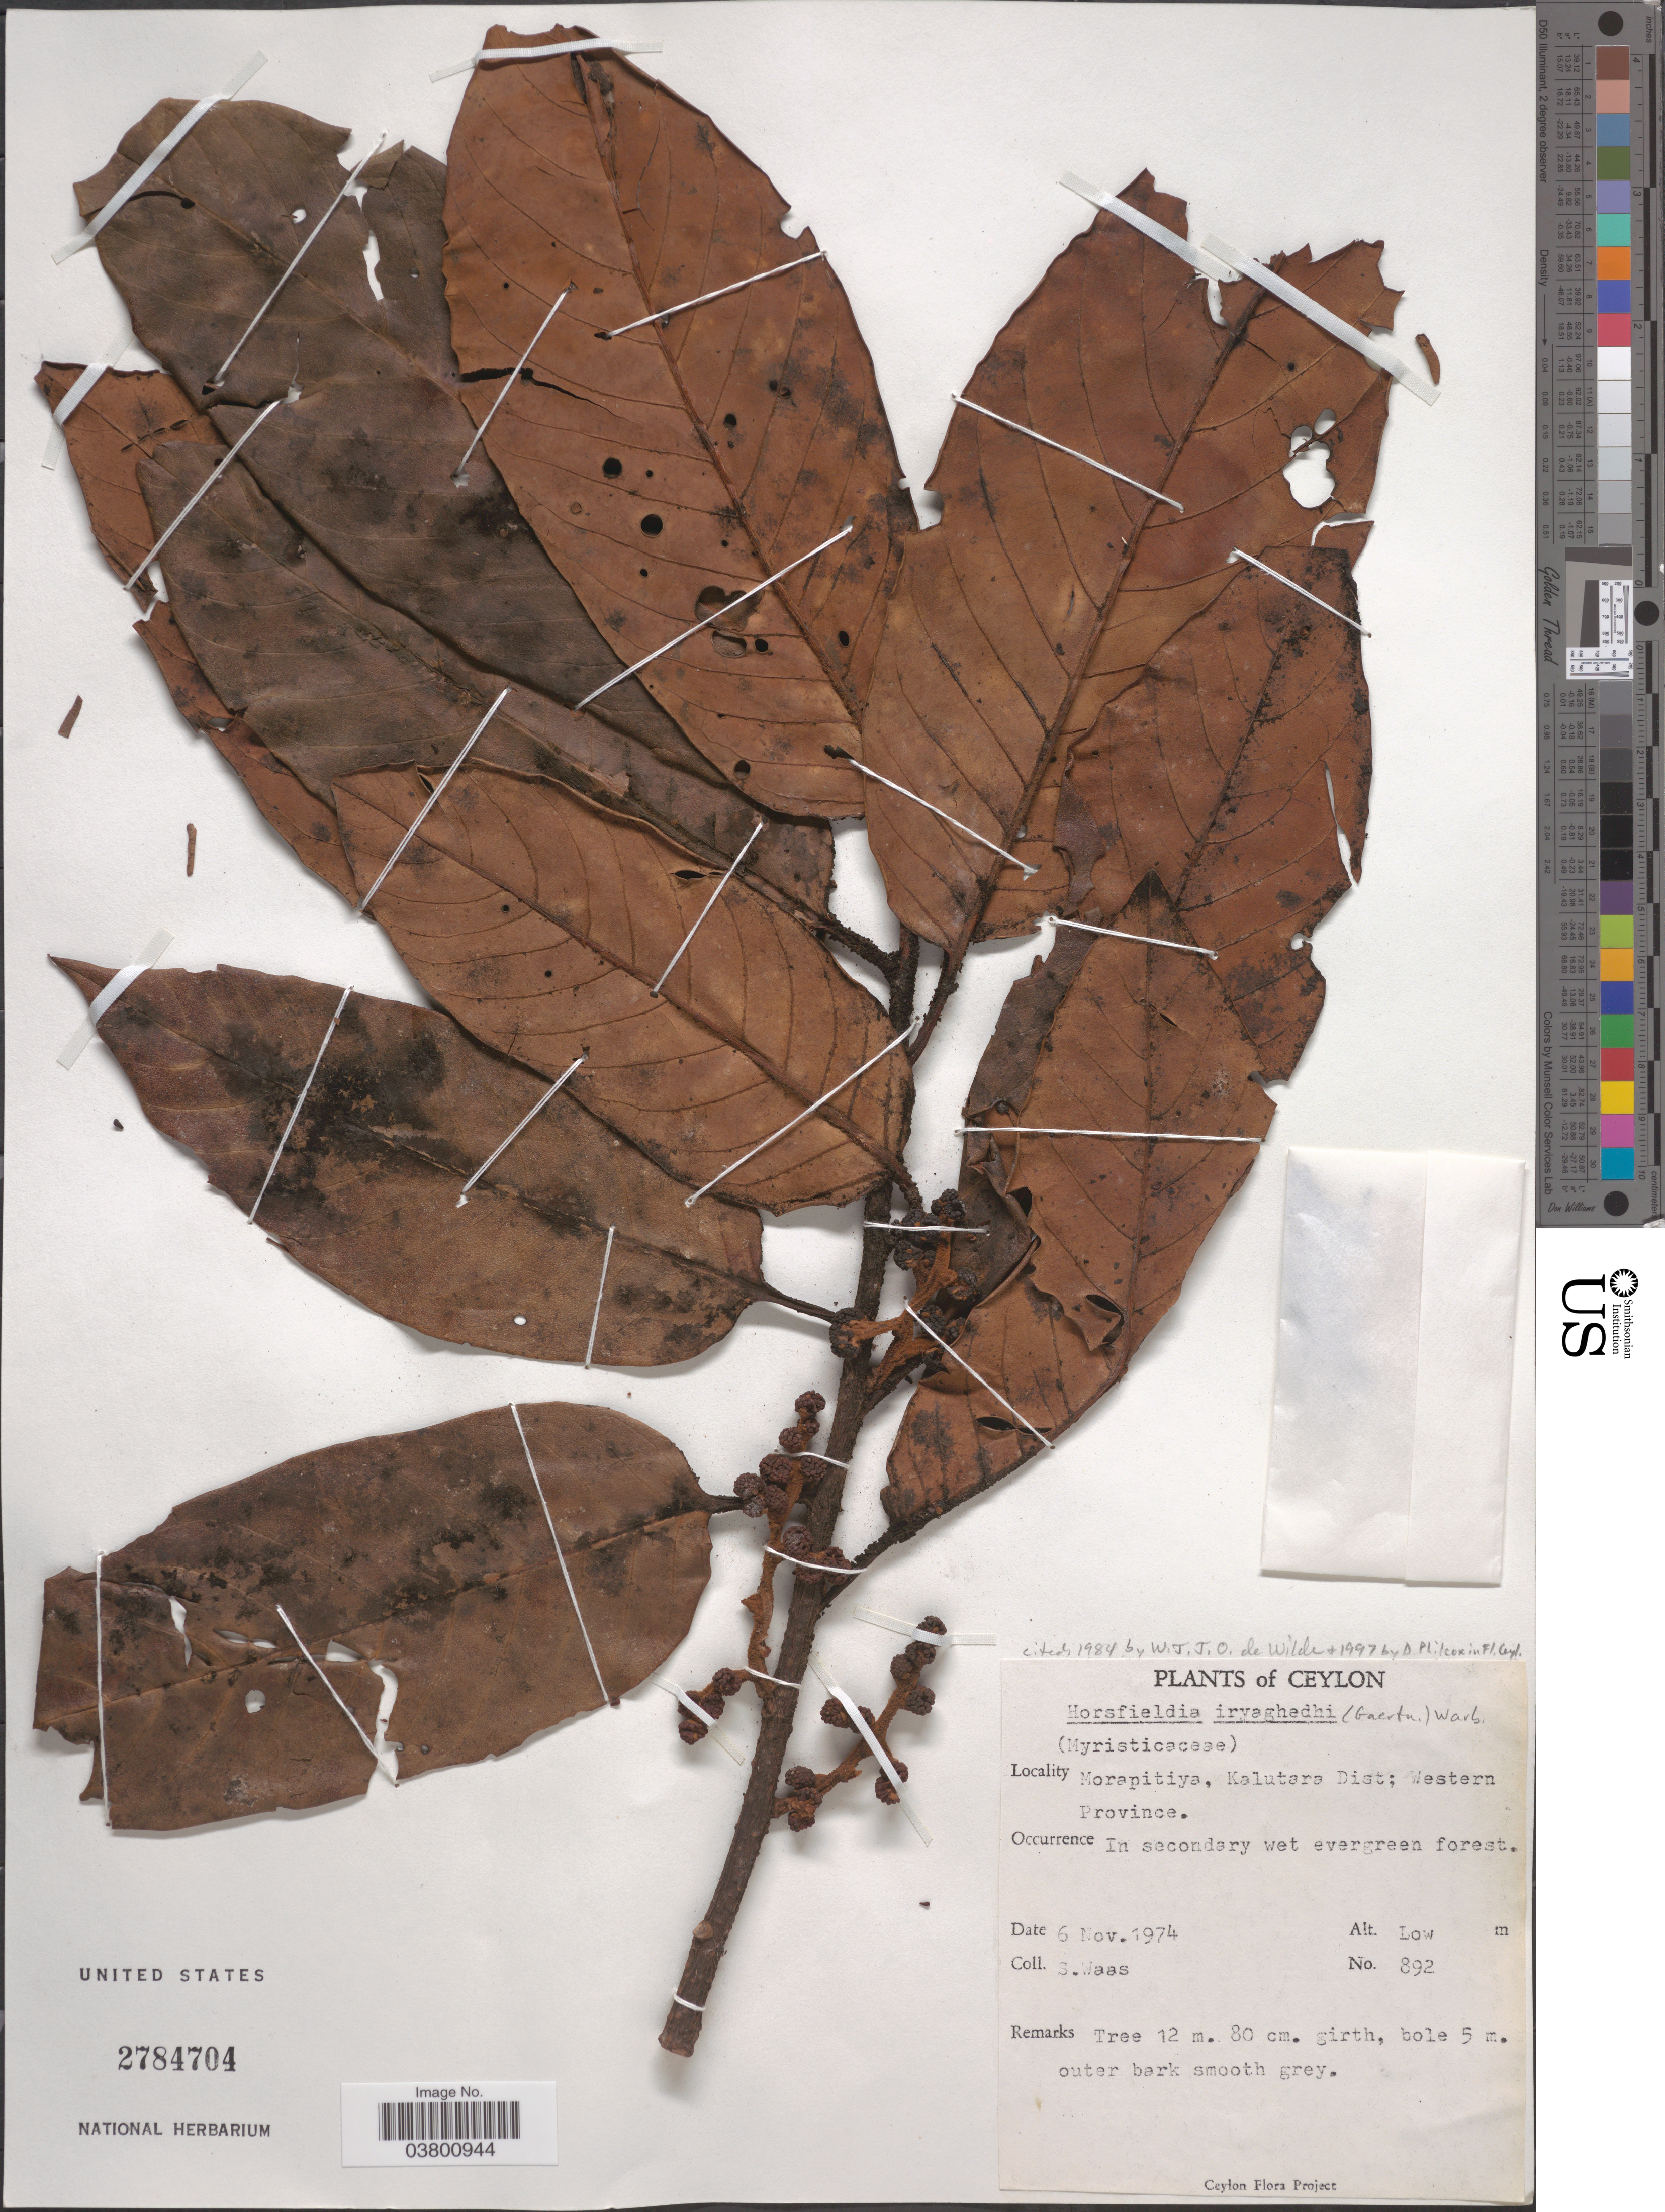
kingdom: Plantae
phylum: Tracheophyta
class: Magnoliopsida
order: Magnoliales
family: Myristicaceae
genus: Horsfieldia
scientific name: Horsfieldia iryaghedhi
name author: (Gaertn.) Warb.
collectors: S. Waas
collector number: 892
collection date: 1974-11-06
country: Sri Lanka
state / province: Western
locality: Ceylon. Morapitiya, Kalutara Dist.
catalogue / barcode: US 2784704